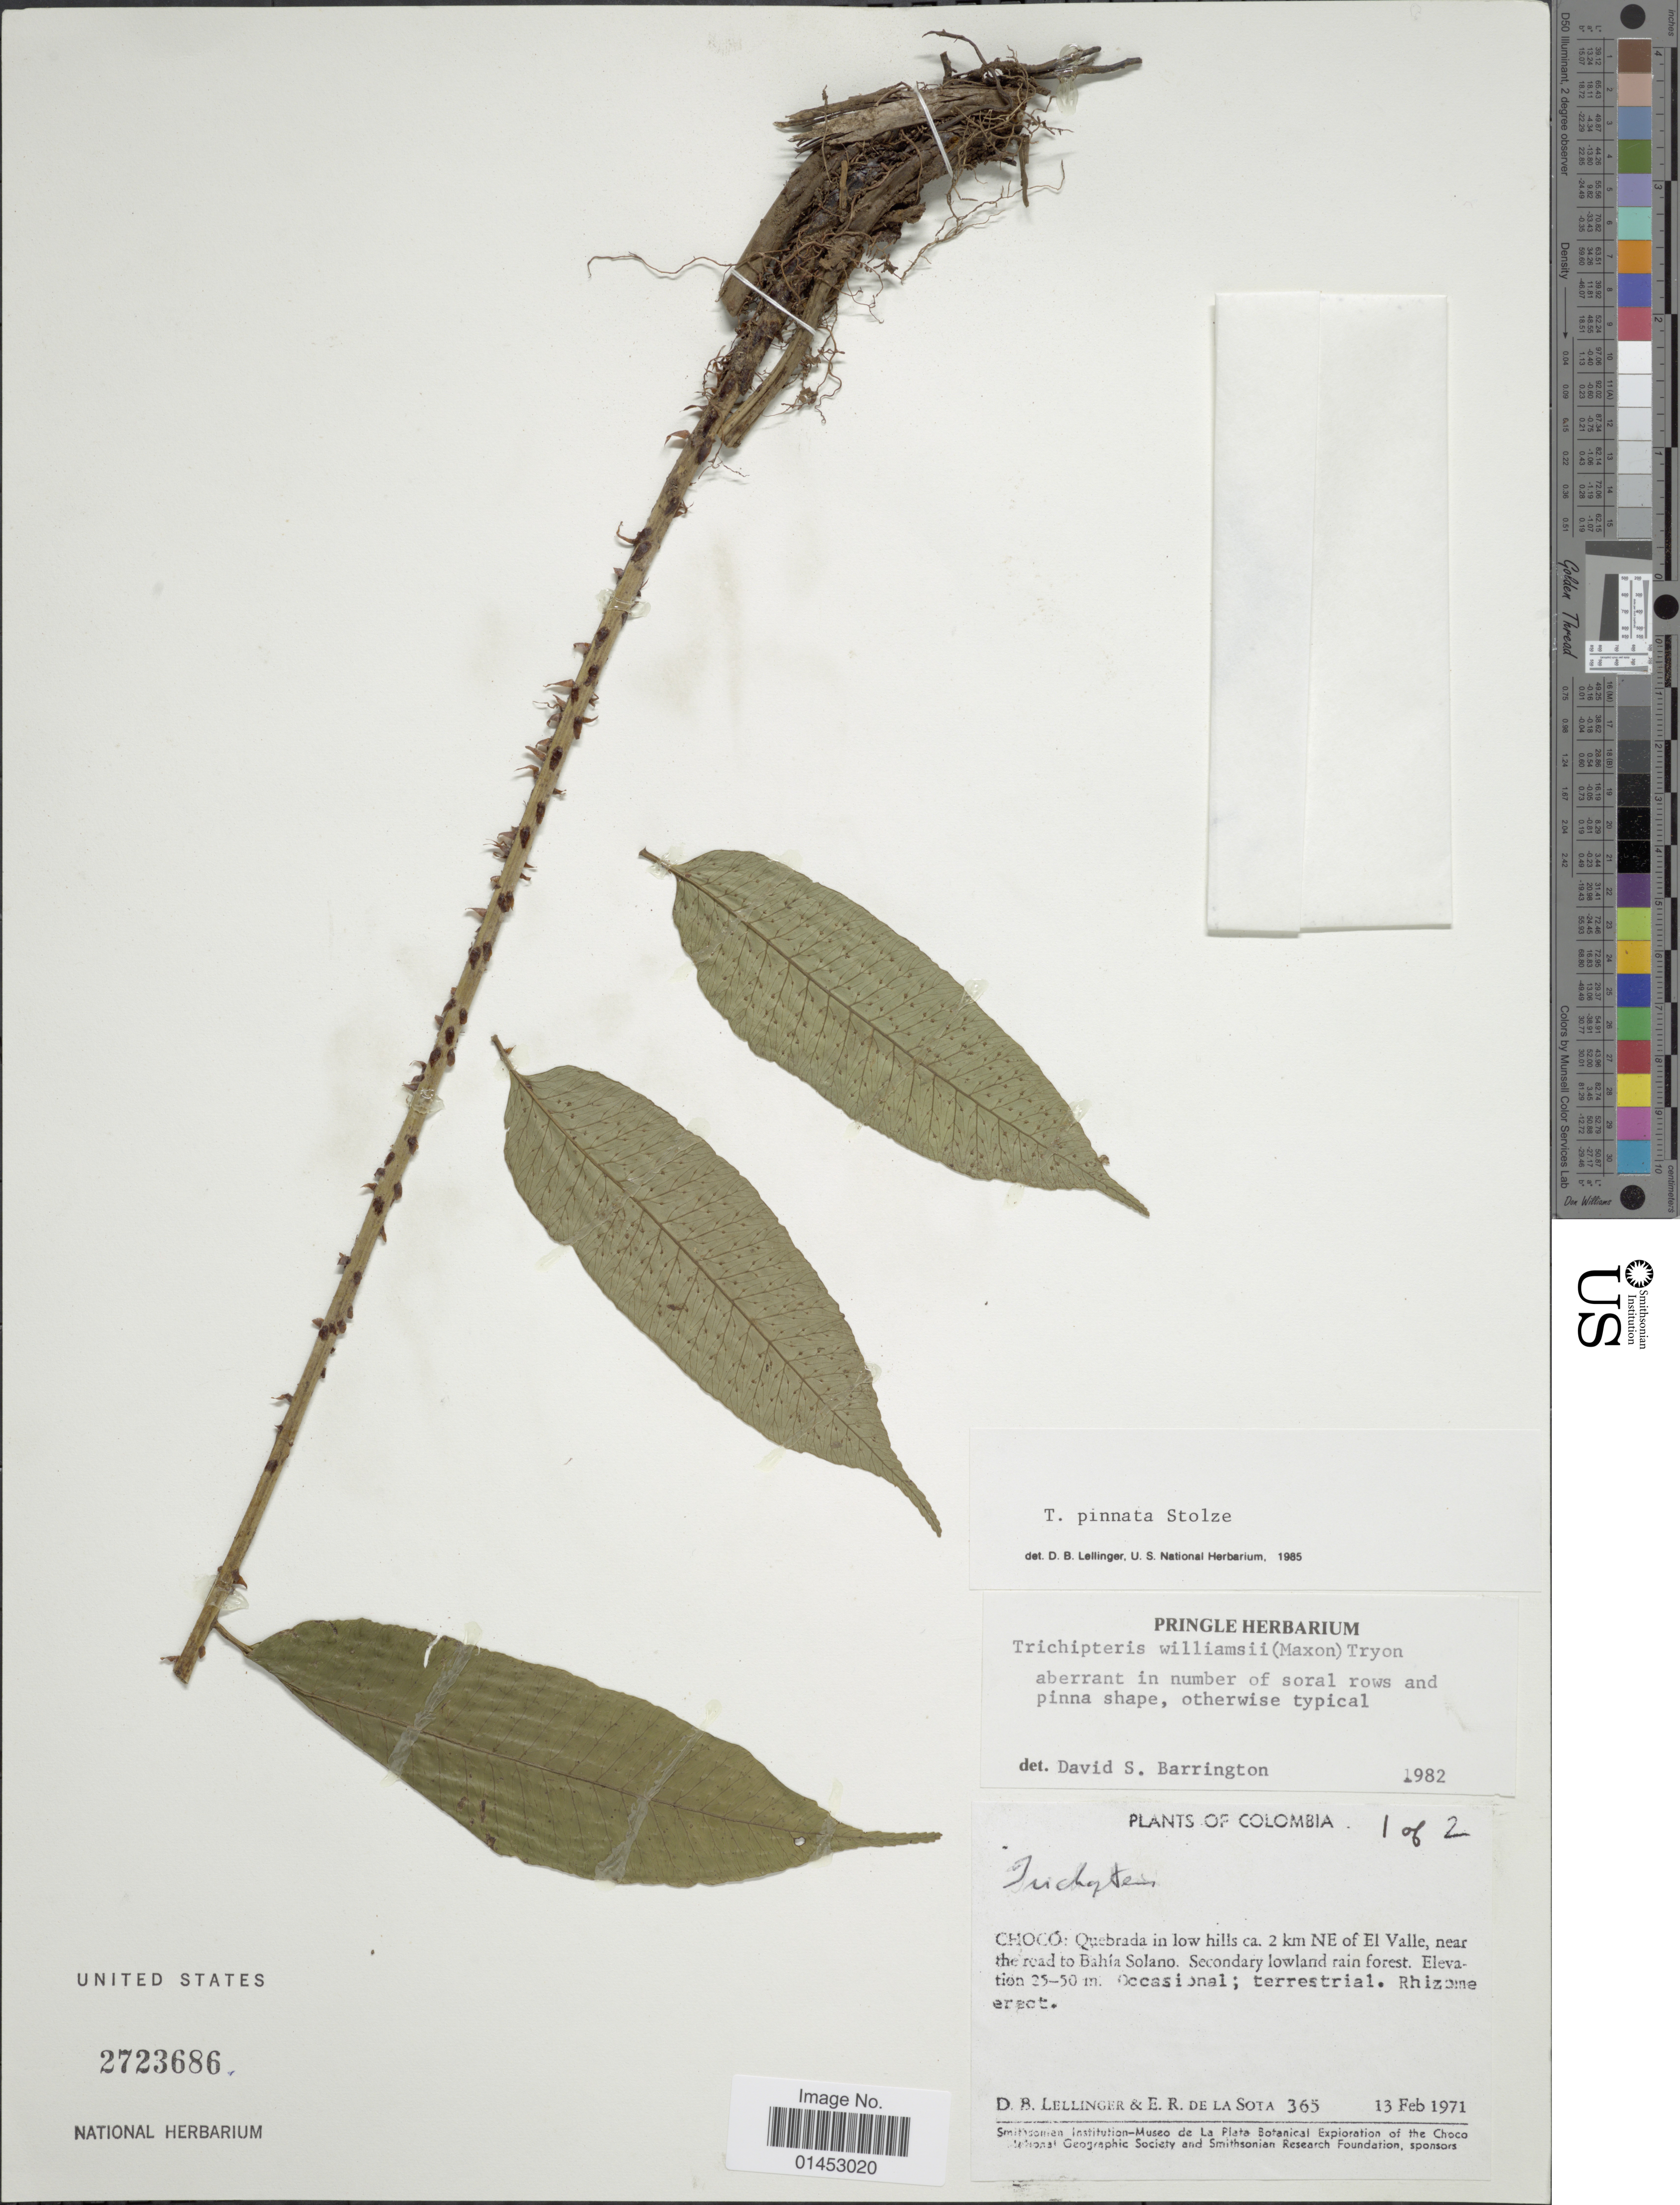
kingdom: Plantae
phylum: Tracheophyta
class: Polypodiopsida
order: Cyatheales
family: Cyatheaceae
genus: Cyathea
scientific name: Cyathea stolzei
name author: A.R. Sm. ex Lellinger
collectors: D. B. Lellinger & E. R. de la Sota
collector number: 365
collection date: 1971-02-13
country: Colombia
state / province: Chocó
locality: Quebrada in low hills ca 2 km NE of El Valle, near the road to Bahía Solano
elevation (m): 25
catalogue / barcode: US 2723686